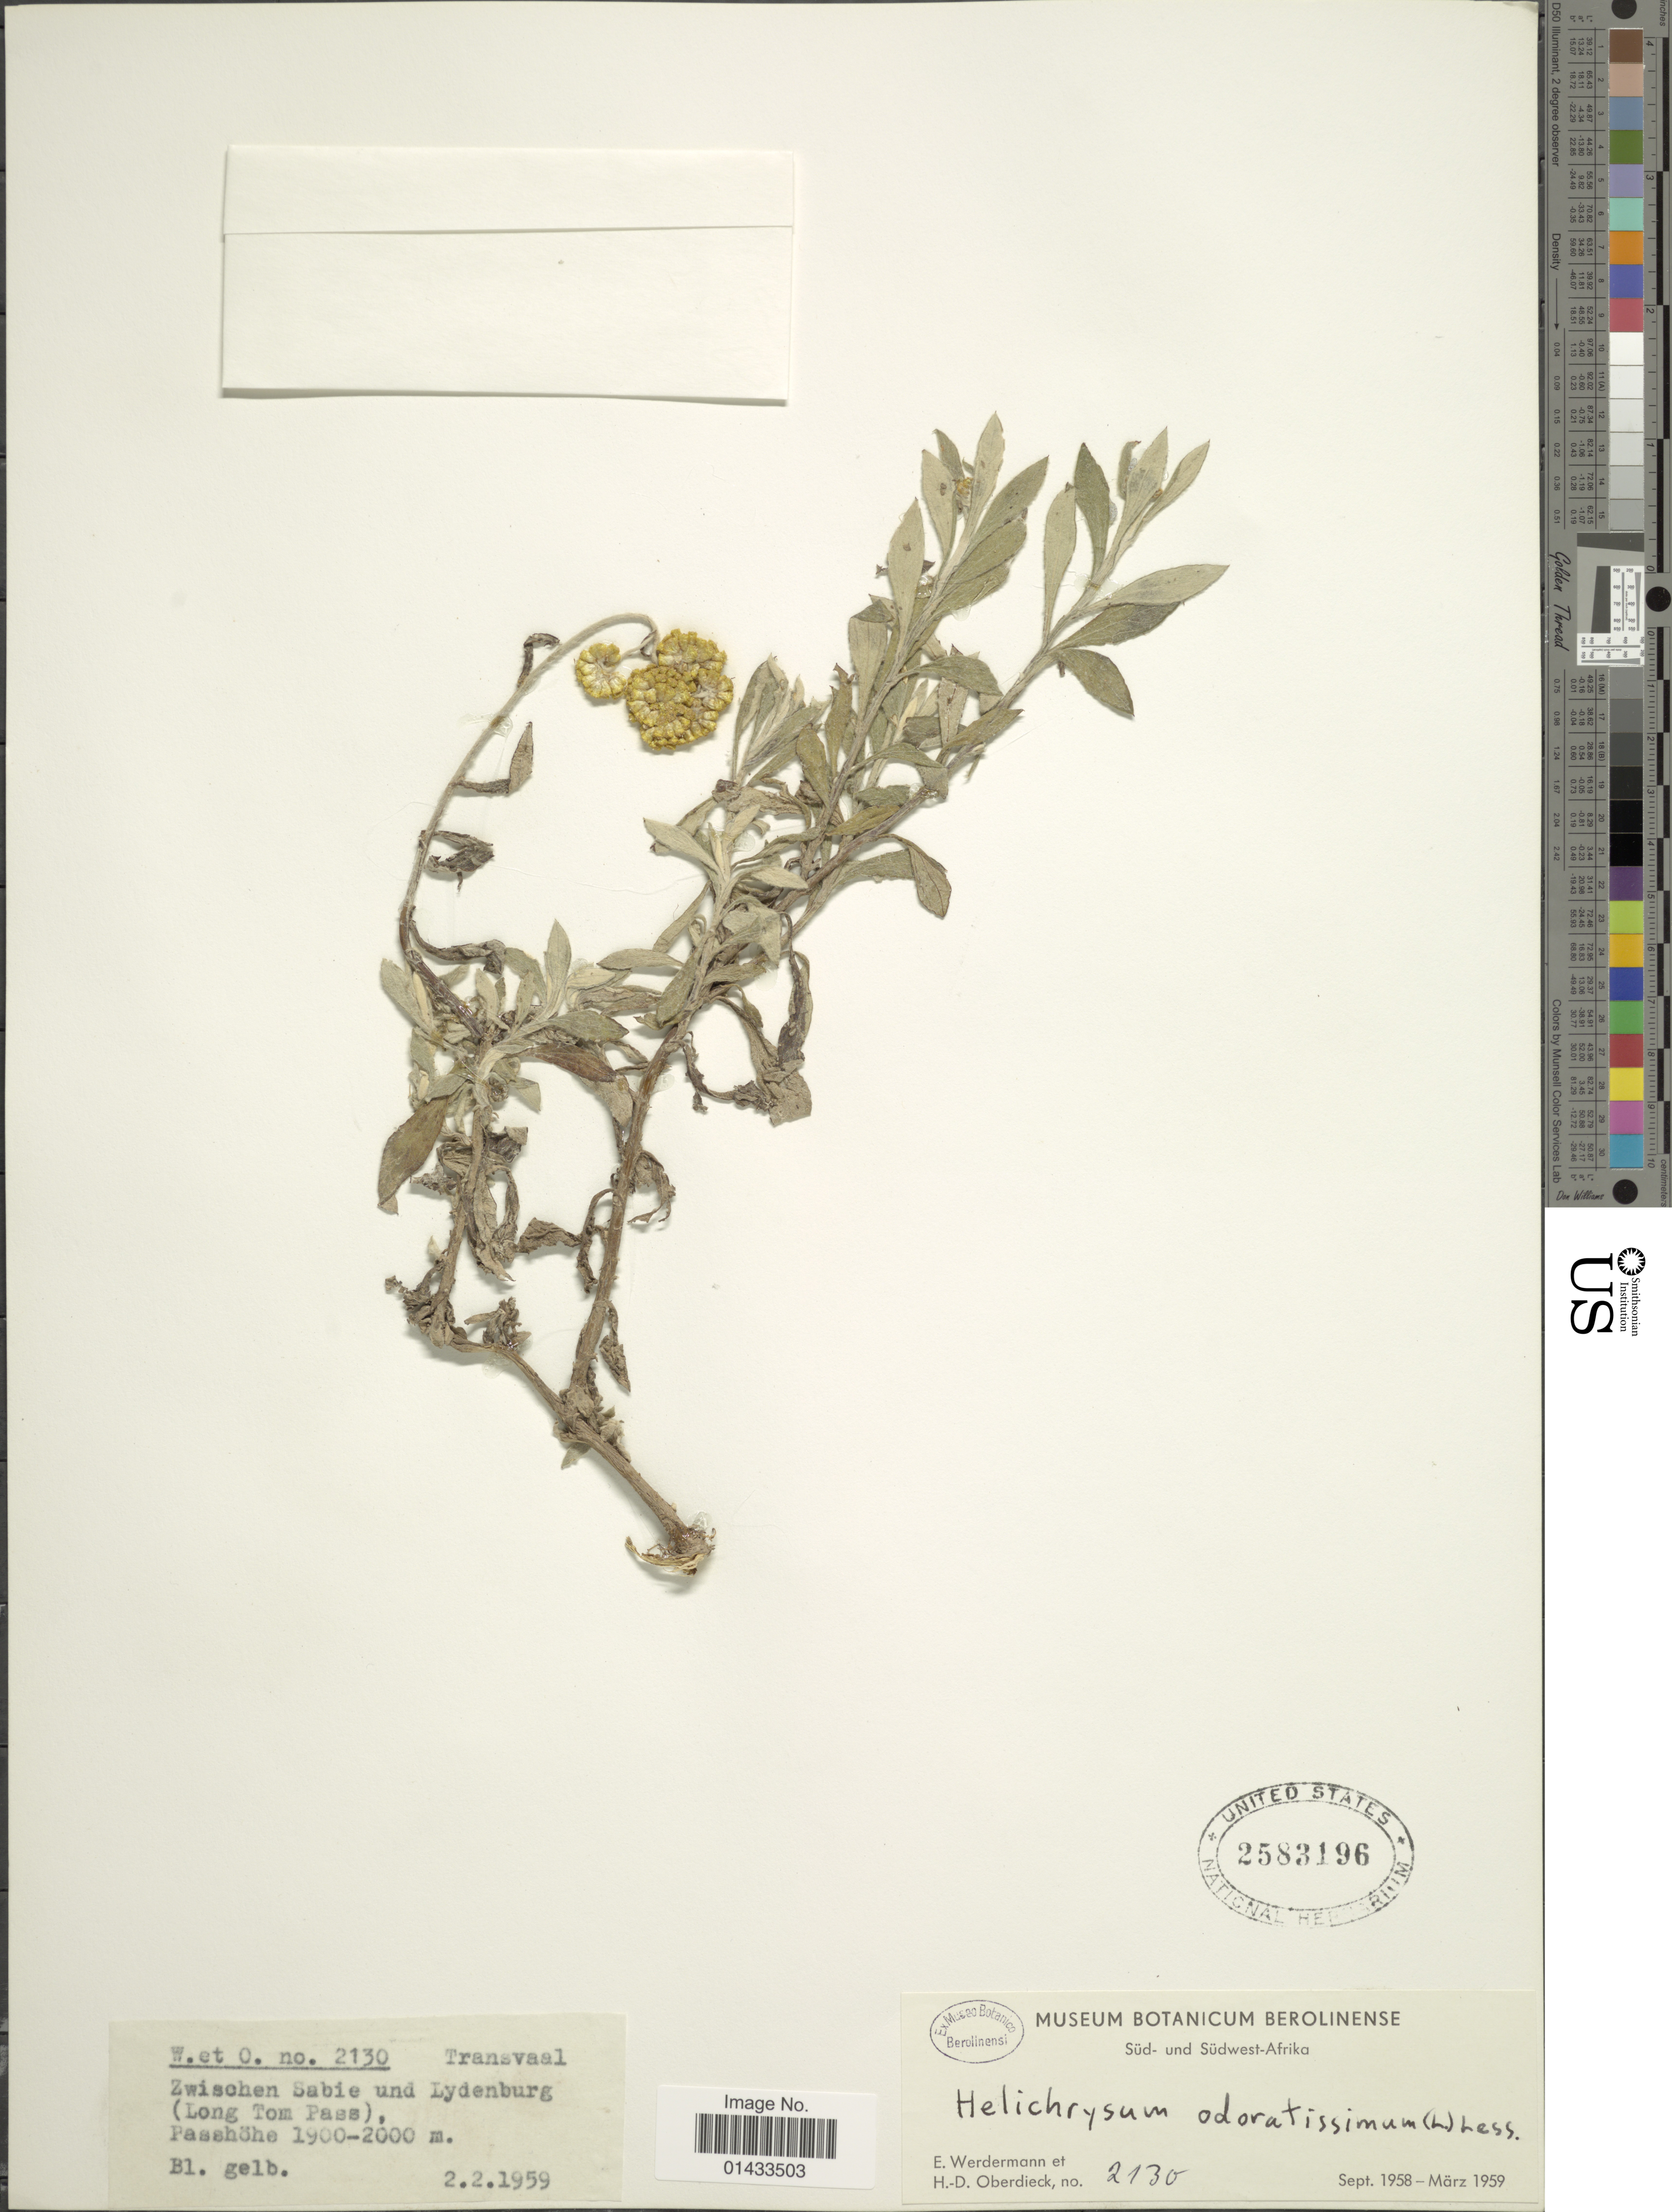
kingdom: Plantae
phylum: Tracheophyta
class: Magnoliopsida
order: Asterales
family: Asteraceae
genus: Helichrysum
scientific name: Helichrysum odoratissimum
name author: (L.) Sweet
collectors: E. Werdermann & H. Oberdieck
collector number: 2130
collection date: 1959-02-02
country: South Africa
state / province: Mpumalanga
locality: Transvaal, Zwischen; Sabie und Lydenburg (Long Tom Pass)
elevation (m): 1900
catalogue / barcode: US 2583196